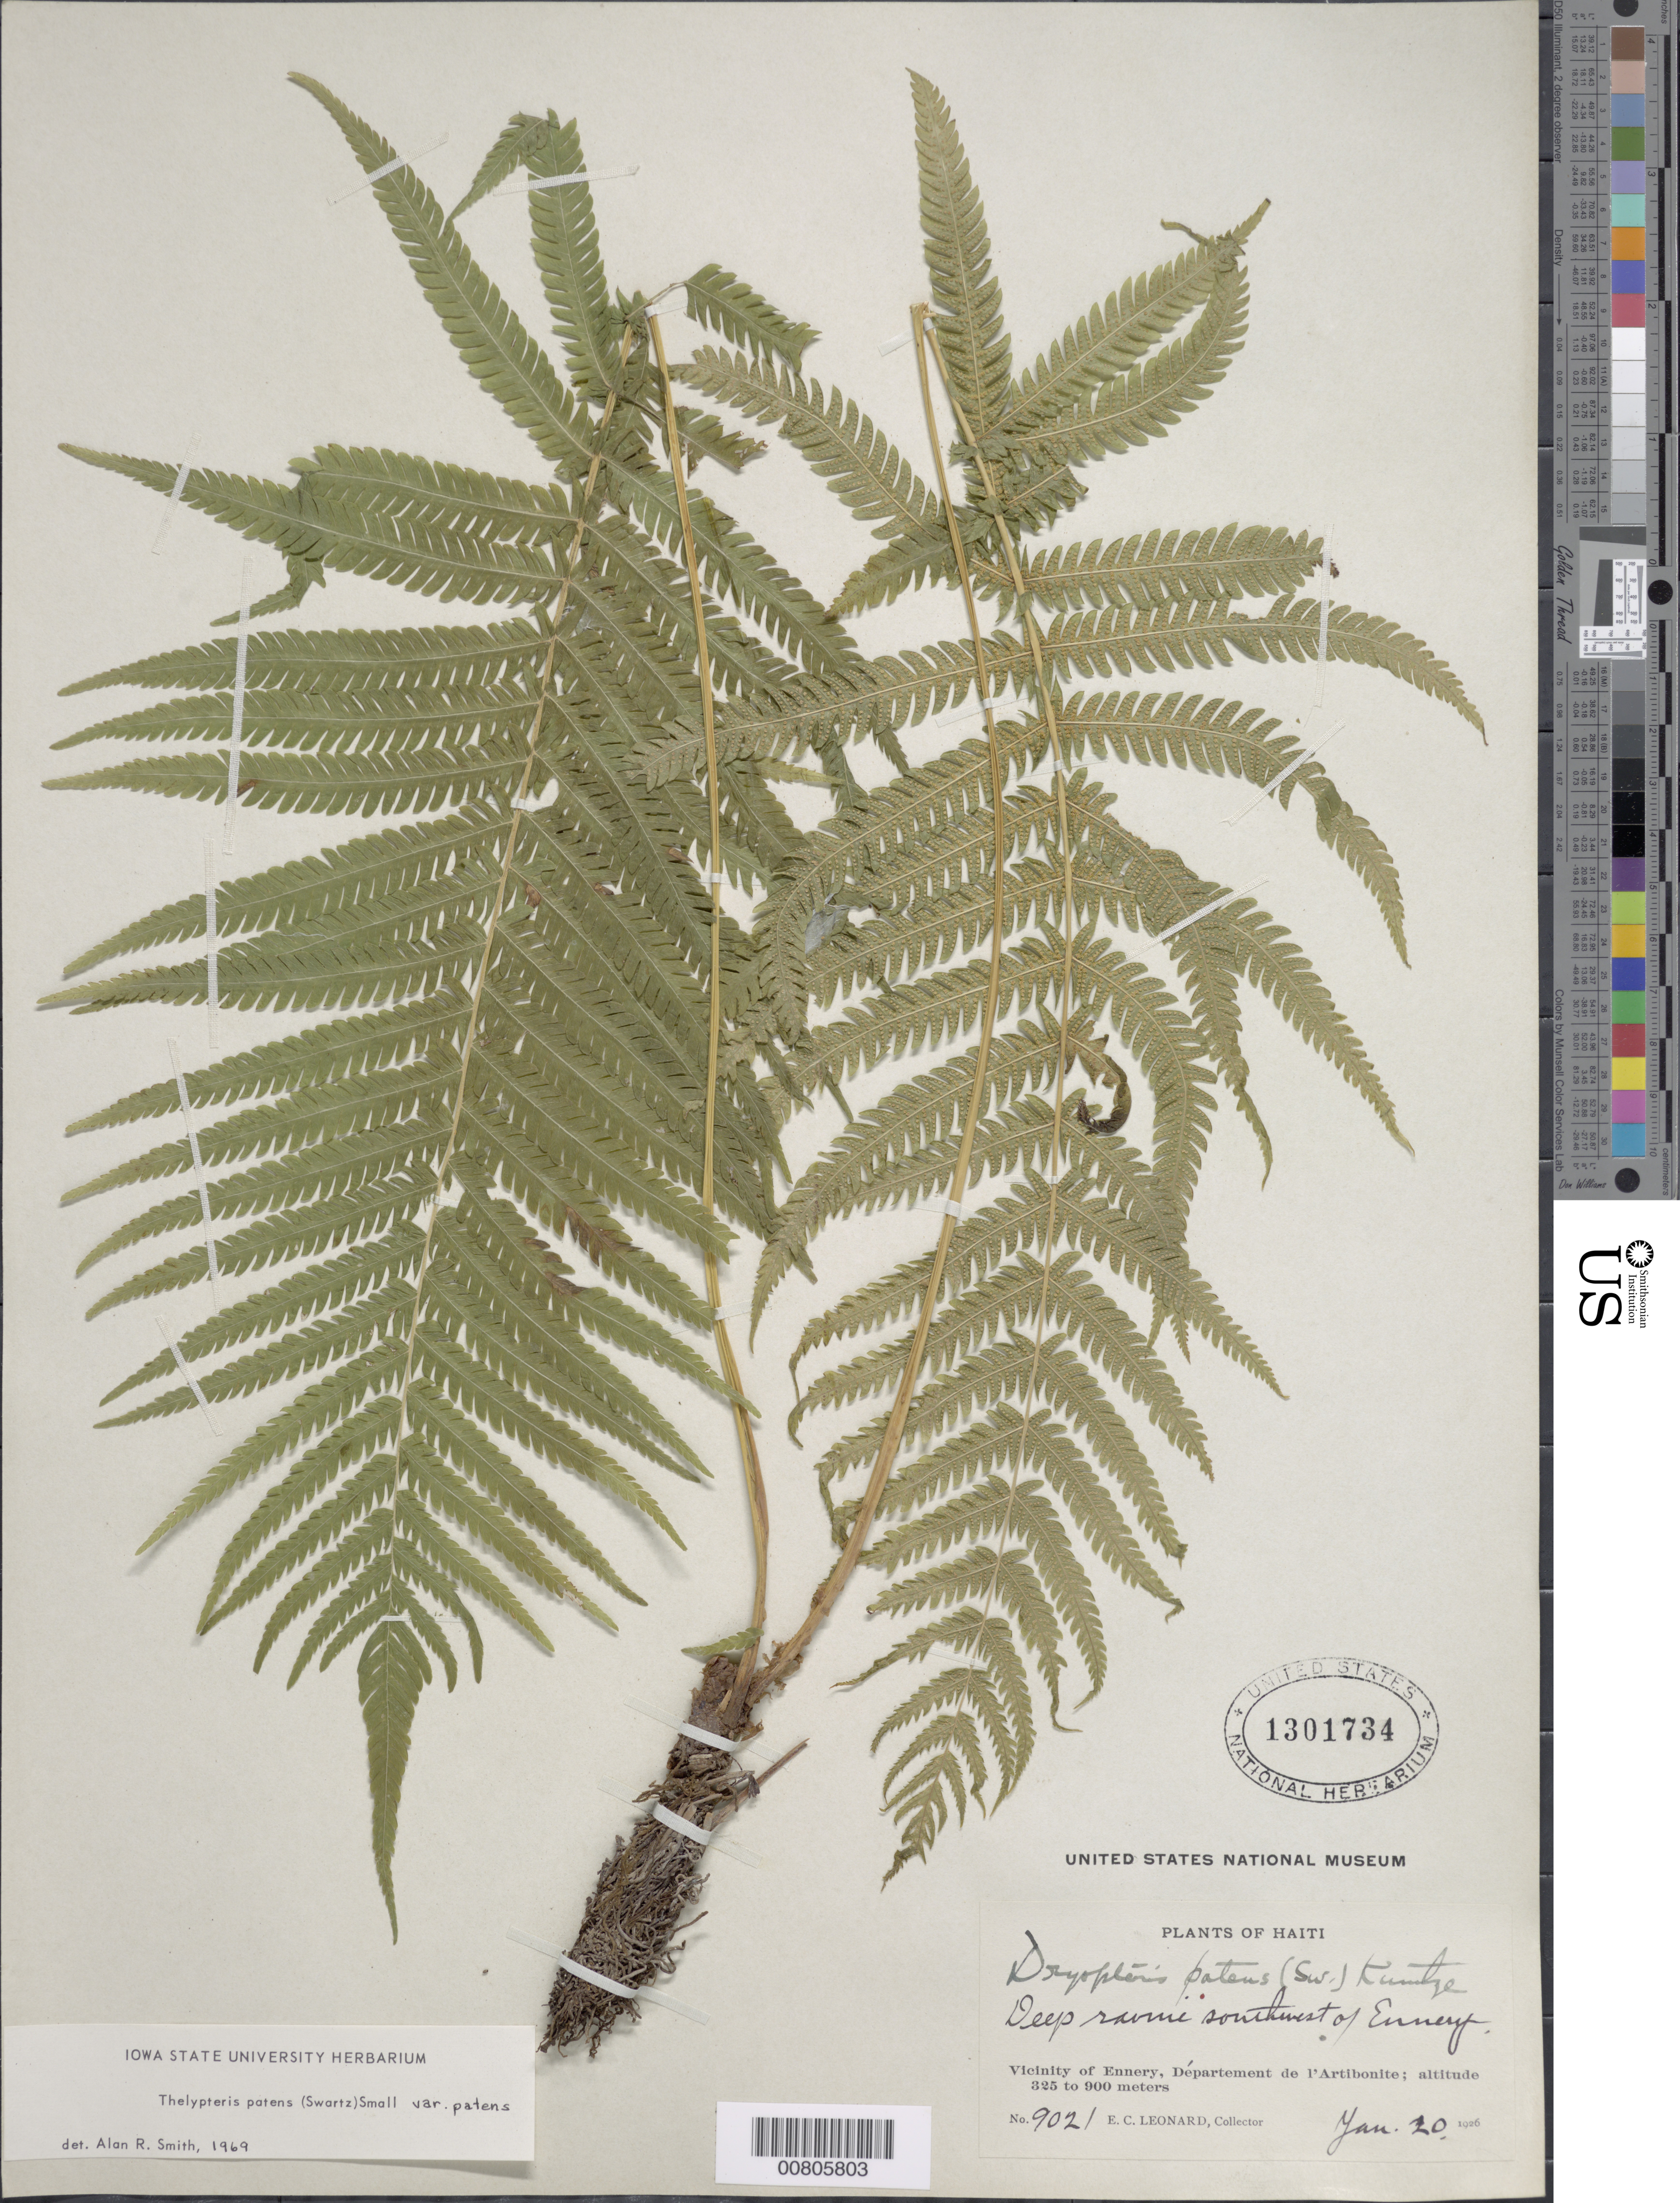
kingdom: Plantae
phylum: Tracheophyta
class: Polypodiopsida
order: Polypodiales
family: Thelypteridaceae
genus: Christella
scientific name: Christella patens var. patens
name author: (Sw.) Holttum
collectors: E. C. Leonard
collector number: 9021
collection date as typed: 20 Jan 1926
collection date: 1926-01-20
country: Haiti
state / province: Artibonite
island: Hispaniola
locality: Ennery, SW of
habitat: Deep ravine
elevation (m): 325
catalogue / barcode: US 1301734